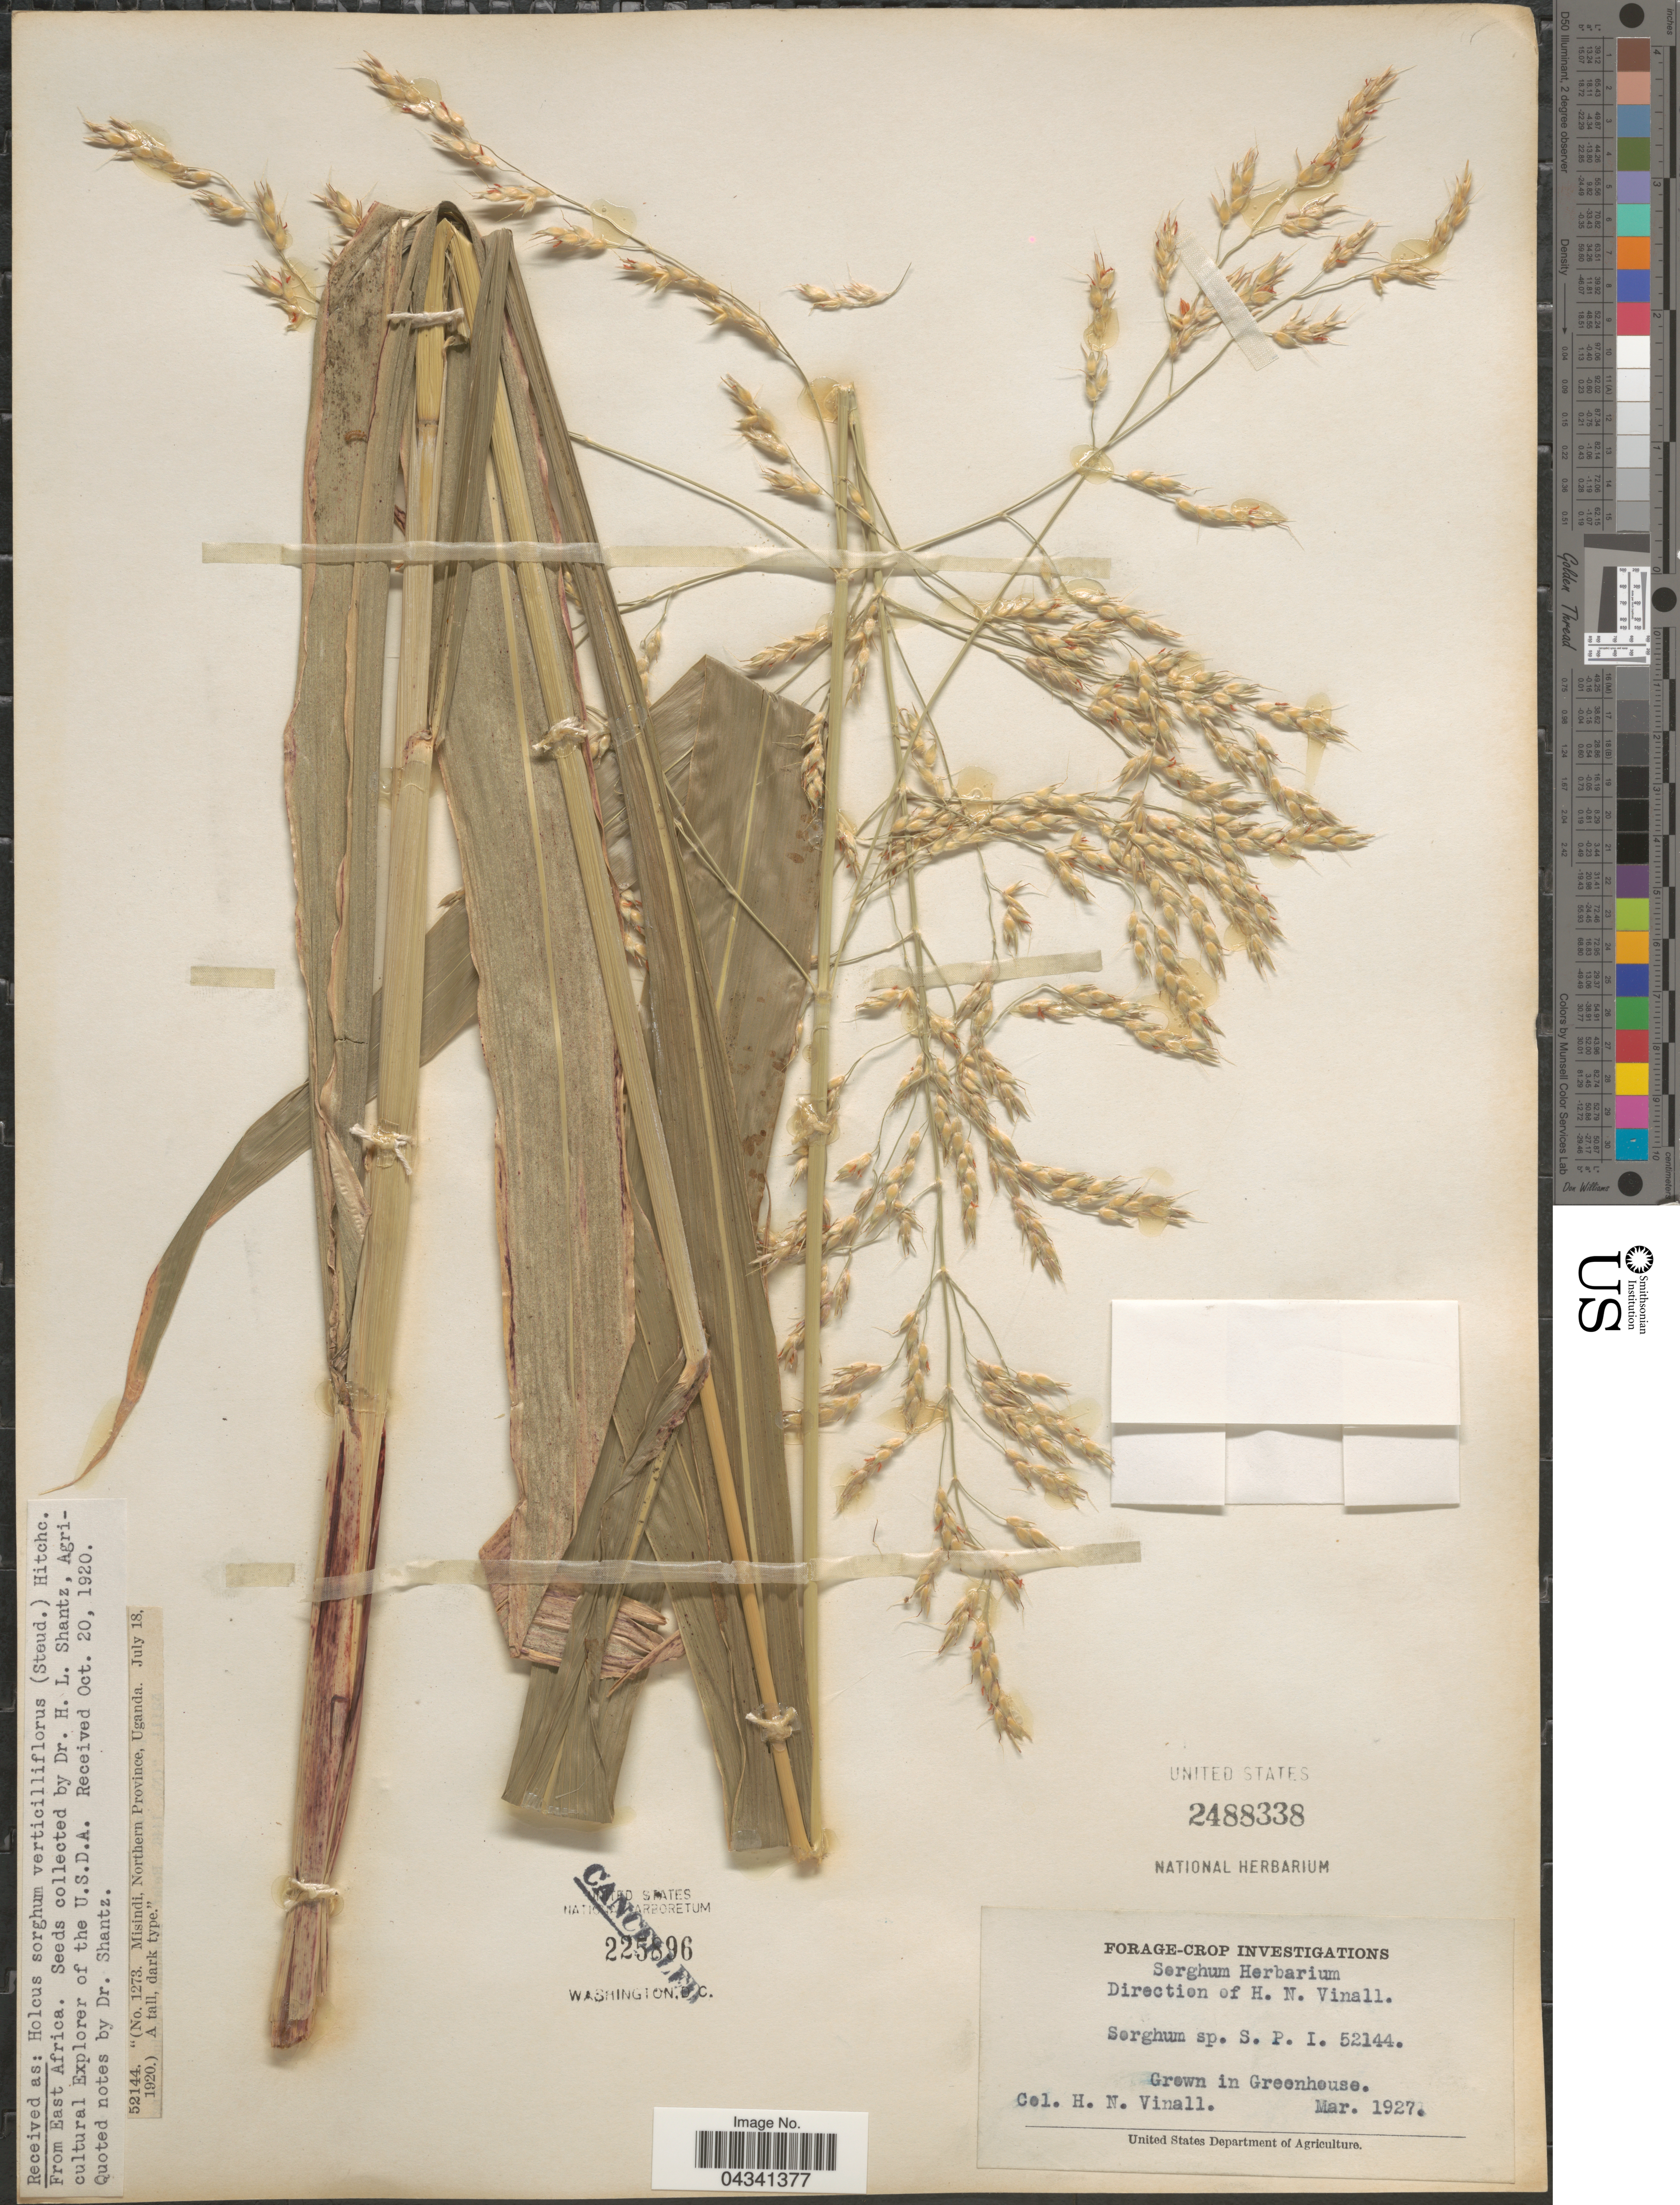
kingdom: Plantae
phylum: Tracheophyta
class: Liliopsida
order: Poales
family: Poaceae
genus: Sorghum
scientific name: Sorghum arundinaceum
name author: (Desv.) Stapf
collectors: H. Vinall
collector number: S.P.I. 52144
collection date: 1927-03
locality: Grown in Greenhouse.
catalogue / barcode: US 2488338